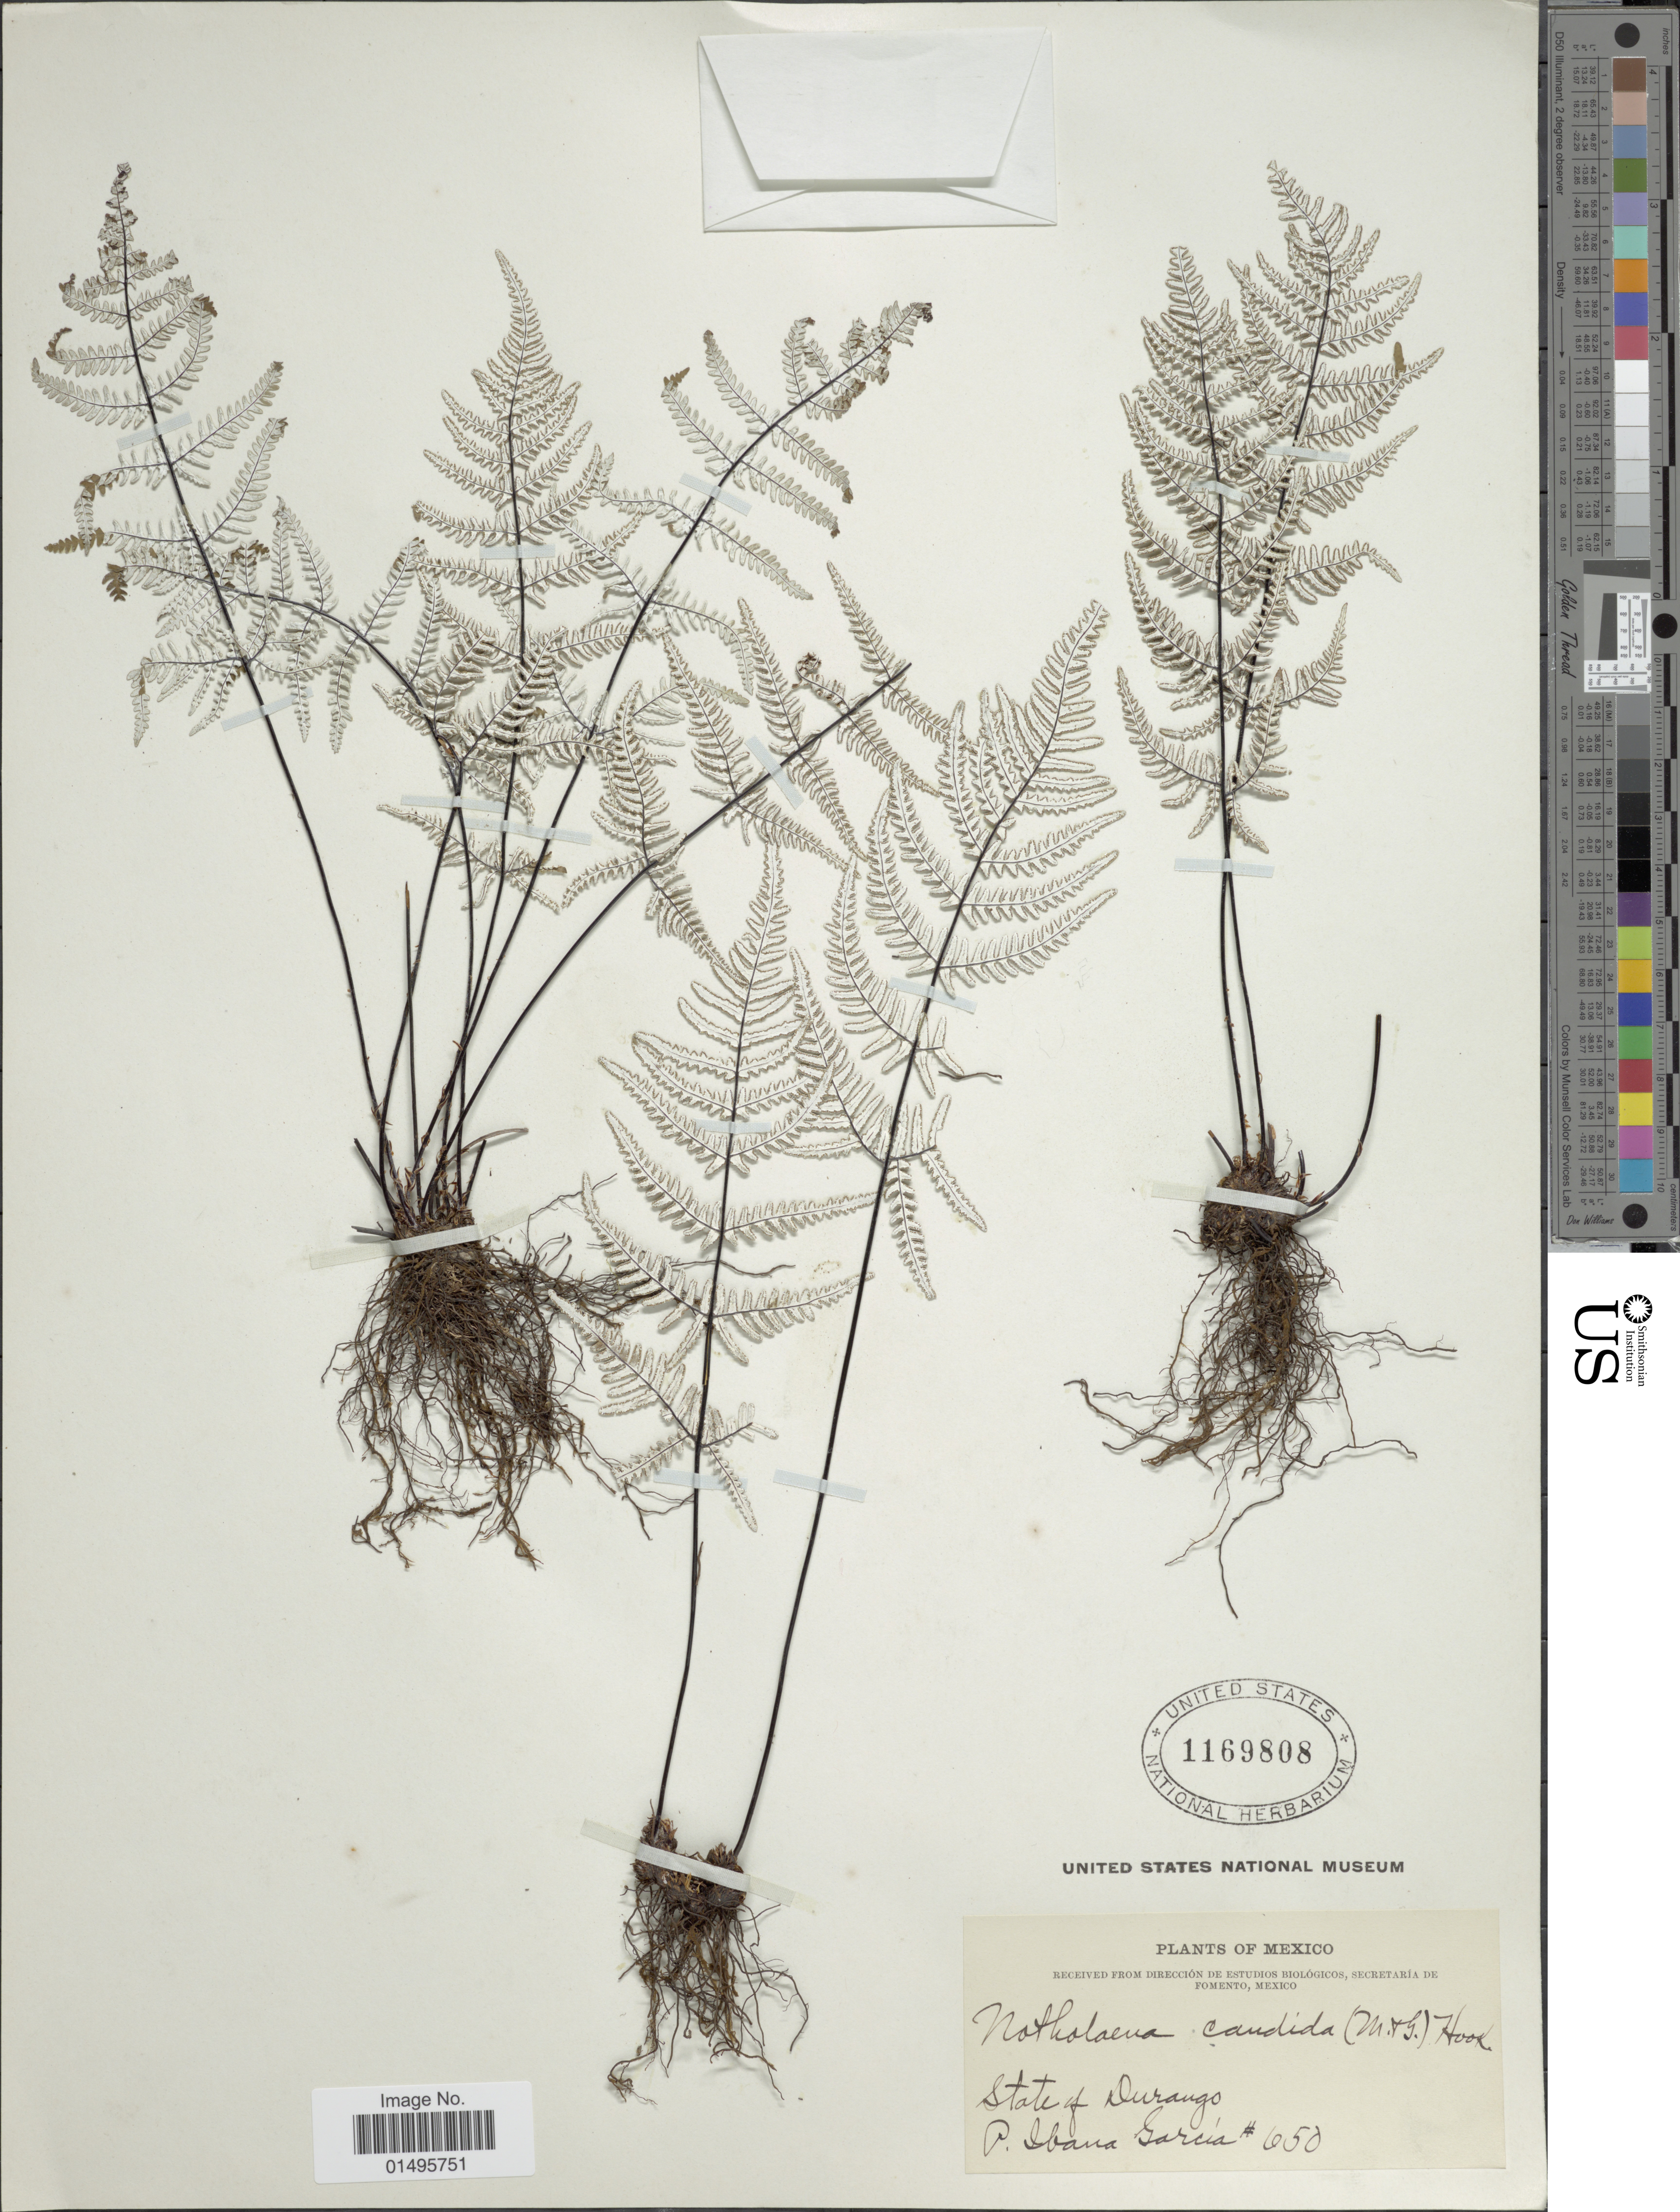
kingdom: Plantae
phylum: Tracheophyta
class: Polypodiopsida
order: Polypodiales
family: Pteridaceae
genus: Notholaena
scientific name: Notholaena candida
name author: (M. Martens) Hook.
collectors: P. I. Garcia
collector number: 650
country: Mexico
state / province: Durango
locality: State of Durango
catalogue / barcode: US 1169808